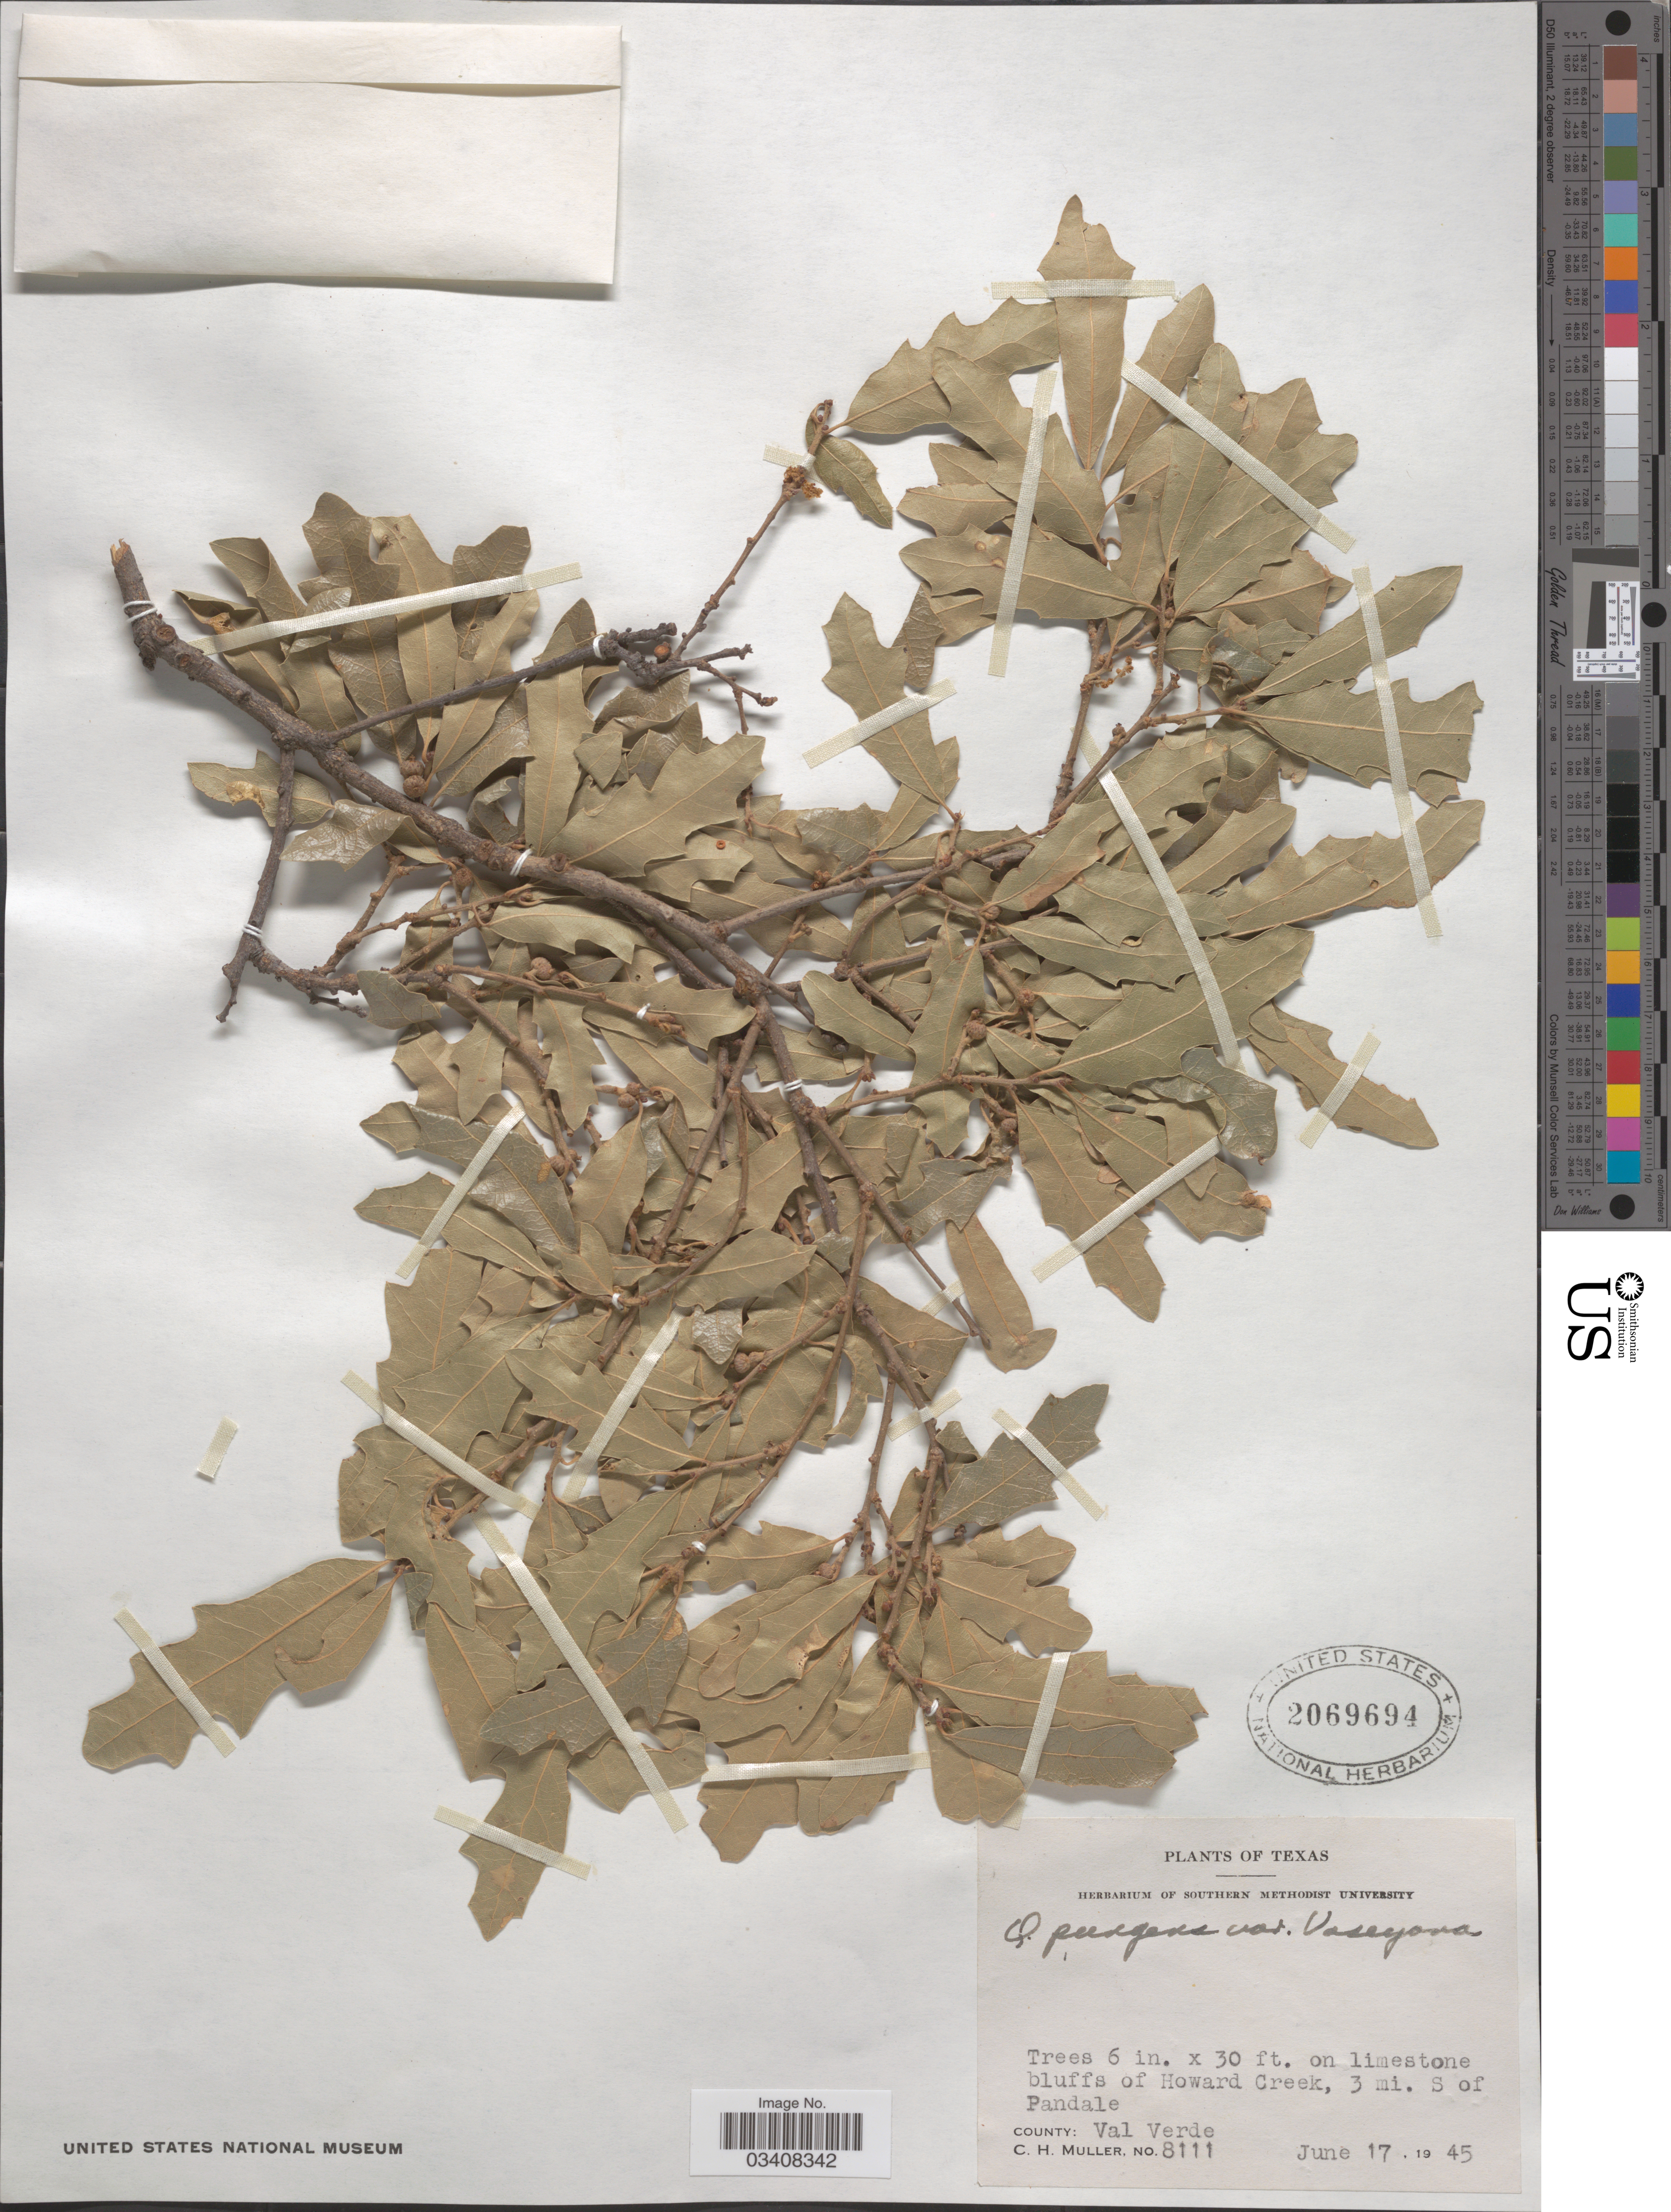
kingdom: Plantae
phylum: Tracheophyta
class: Magnoliopsida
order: Fagales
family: Fagaceae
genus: Quercus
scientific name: Quercus pungens var. vaseyana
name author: Liebm.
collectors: C. H. Mueller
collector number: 8111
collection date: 1945-06-17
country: United States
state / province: Texas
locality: On limestone bluffs of Howard Creek, 3 mi. S of Pandale. County: Val Verde.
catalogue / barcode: US 2069694